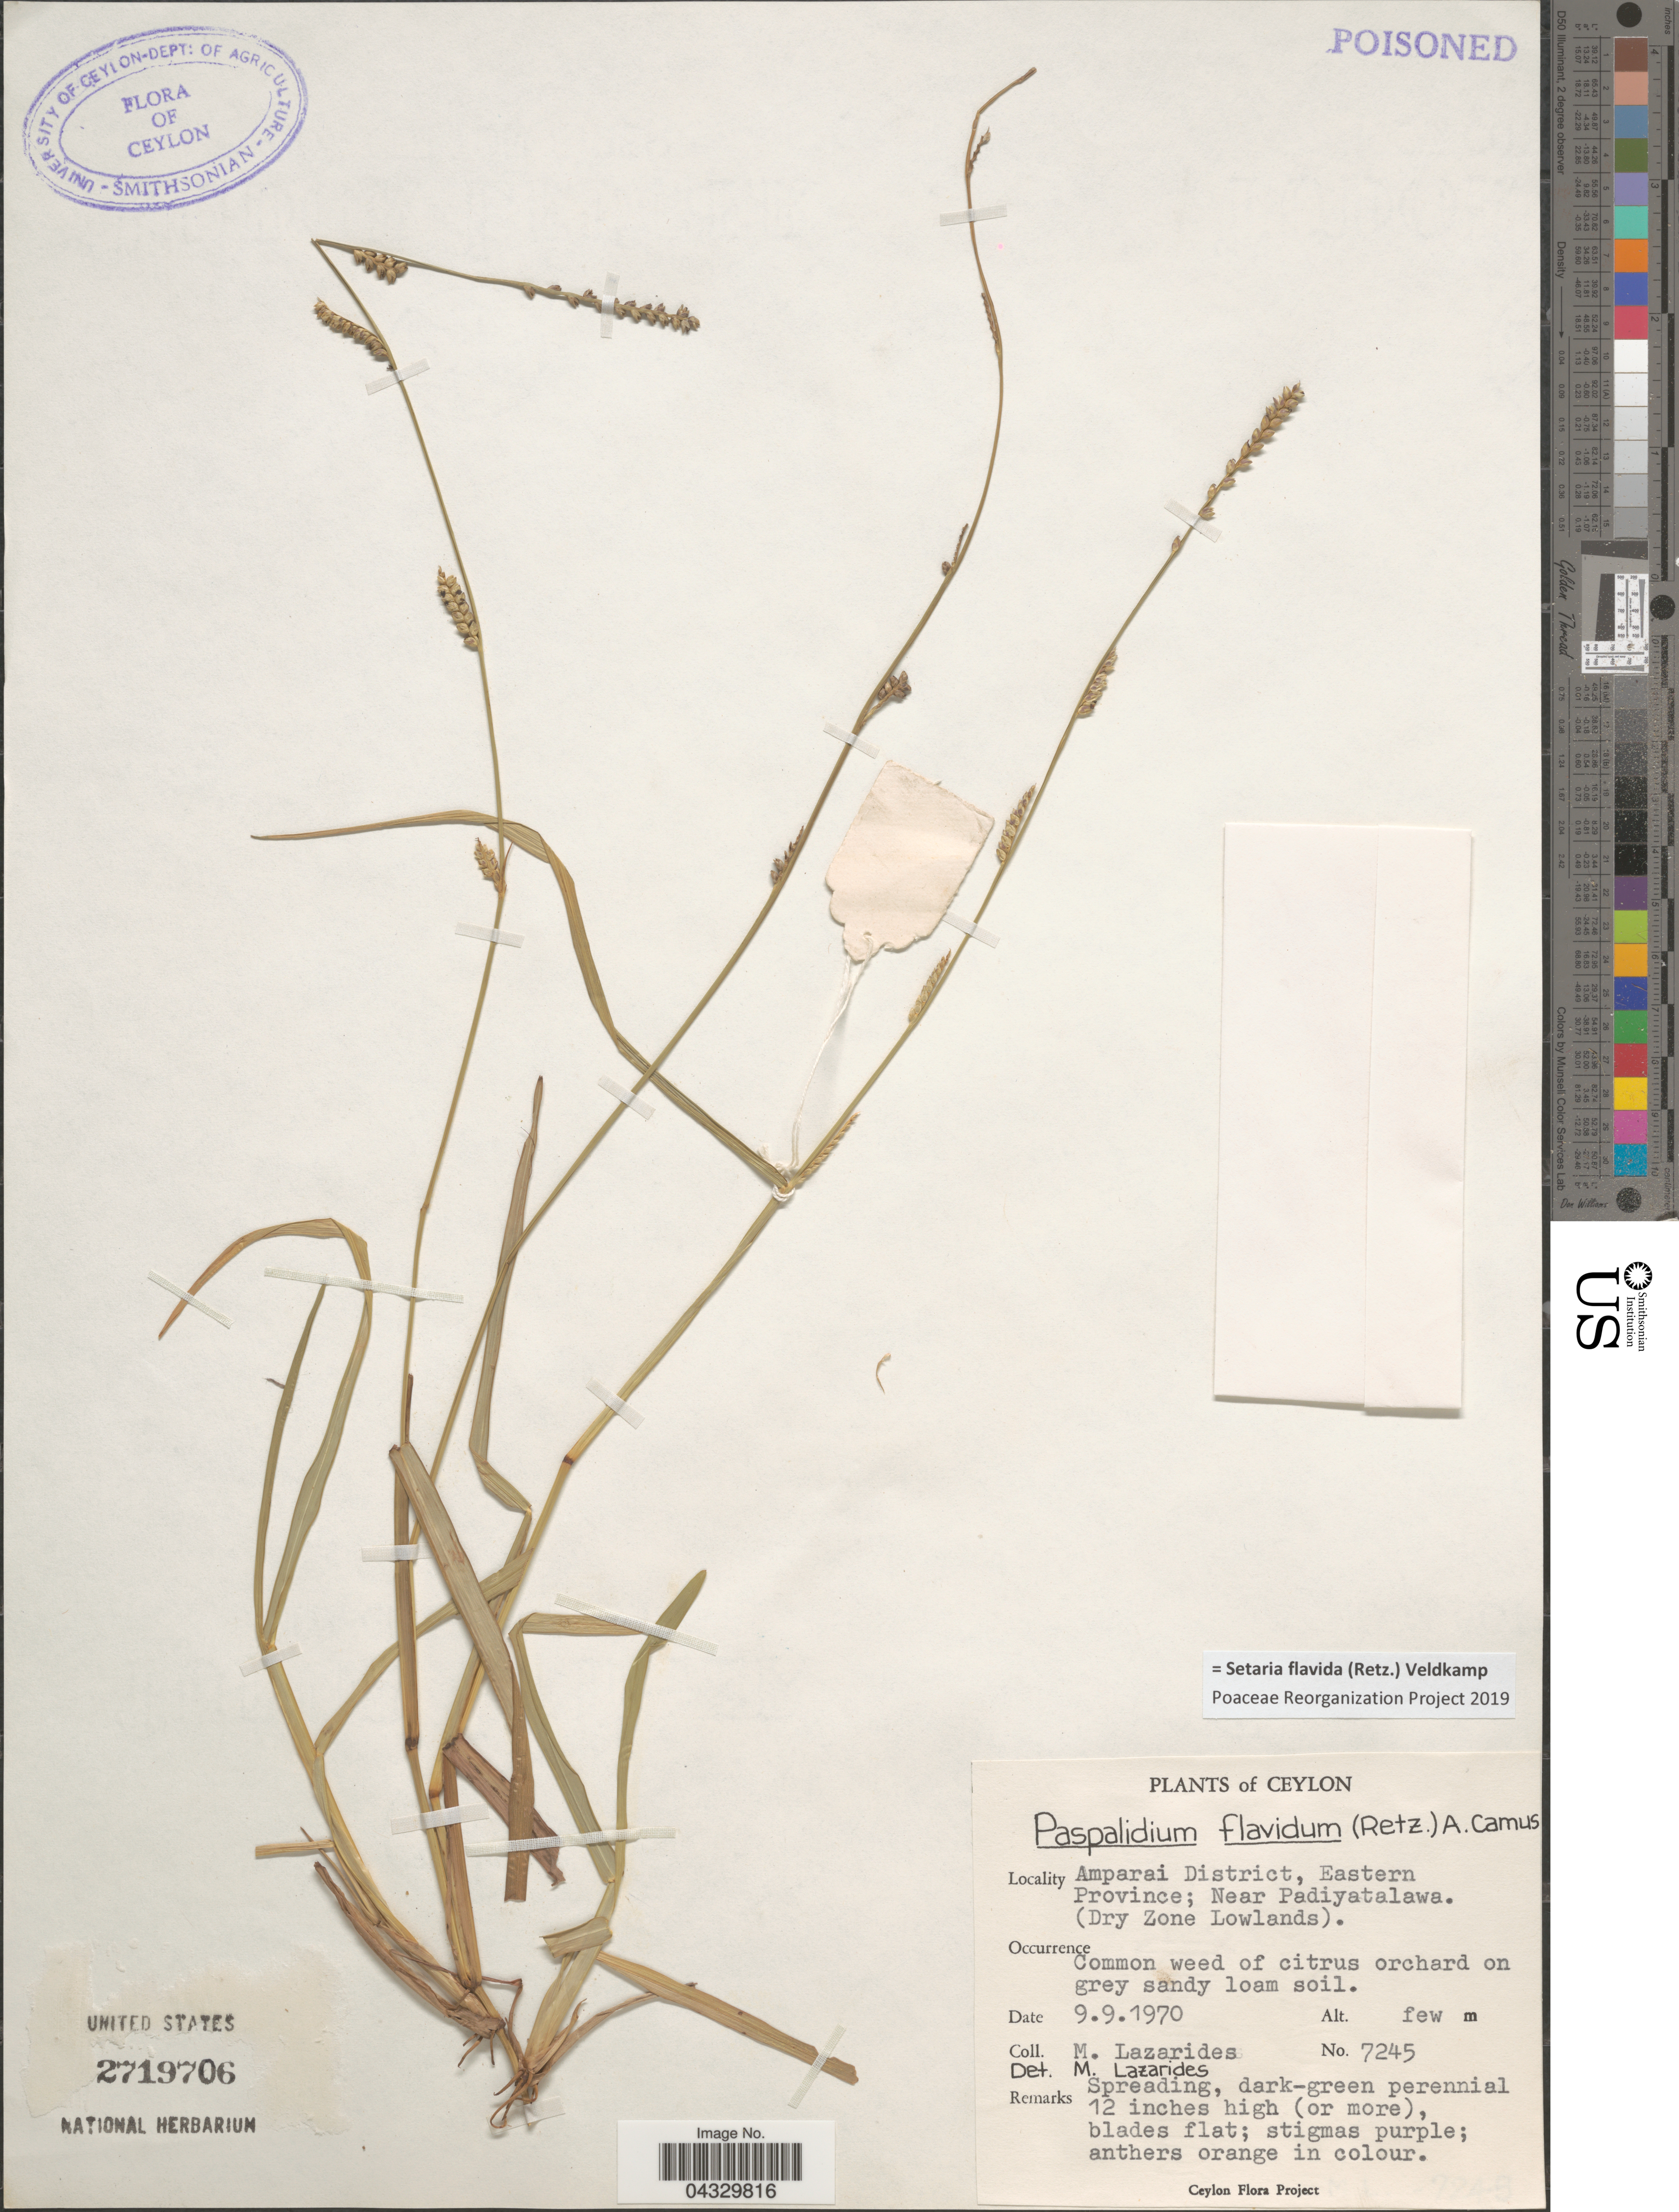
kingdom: Plantae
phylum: Tracheophyta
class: Liliopsida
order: Poales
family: Poaceae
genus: Setaria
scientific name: Setaria flavida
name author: (Retz.) Veldkamp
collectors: M. Lazarides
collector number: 7245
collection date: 1970-09-09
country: Sri Lanka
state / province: Eastern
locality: Ceylon. Amparai District; Near Padiyatalawa. (Dry Zone Lowlands).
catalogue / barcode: US 2719706